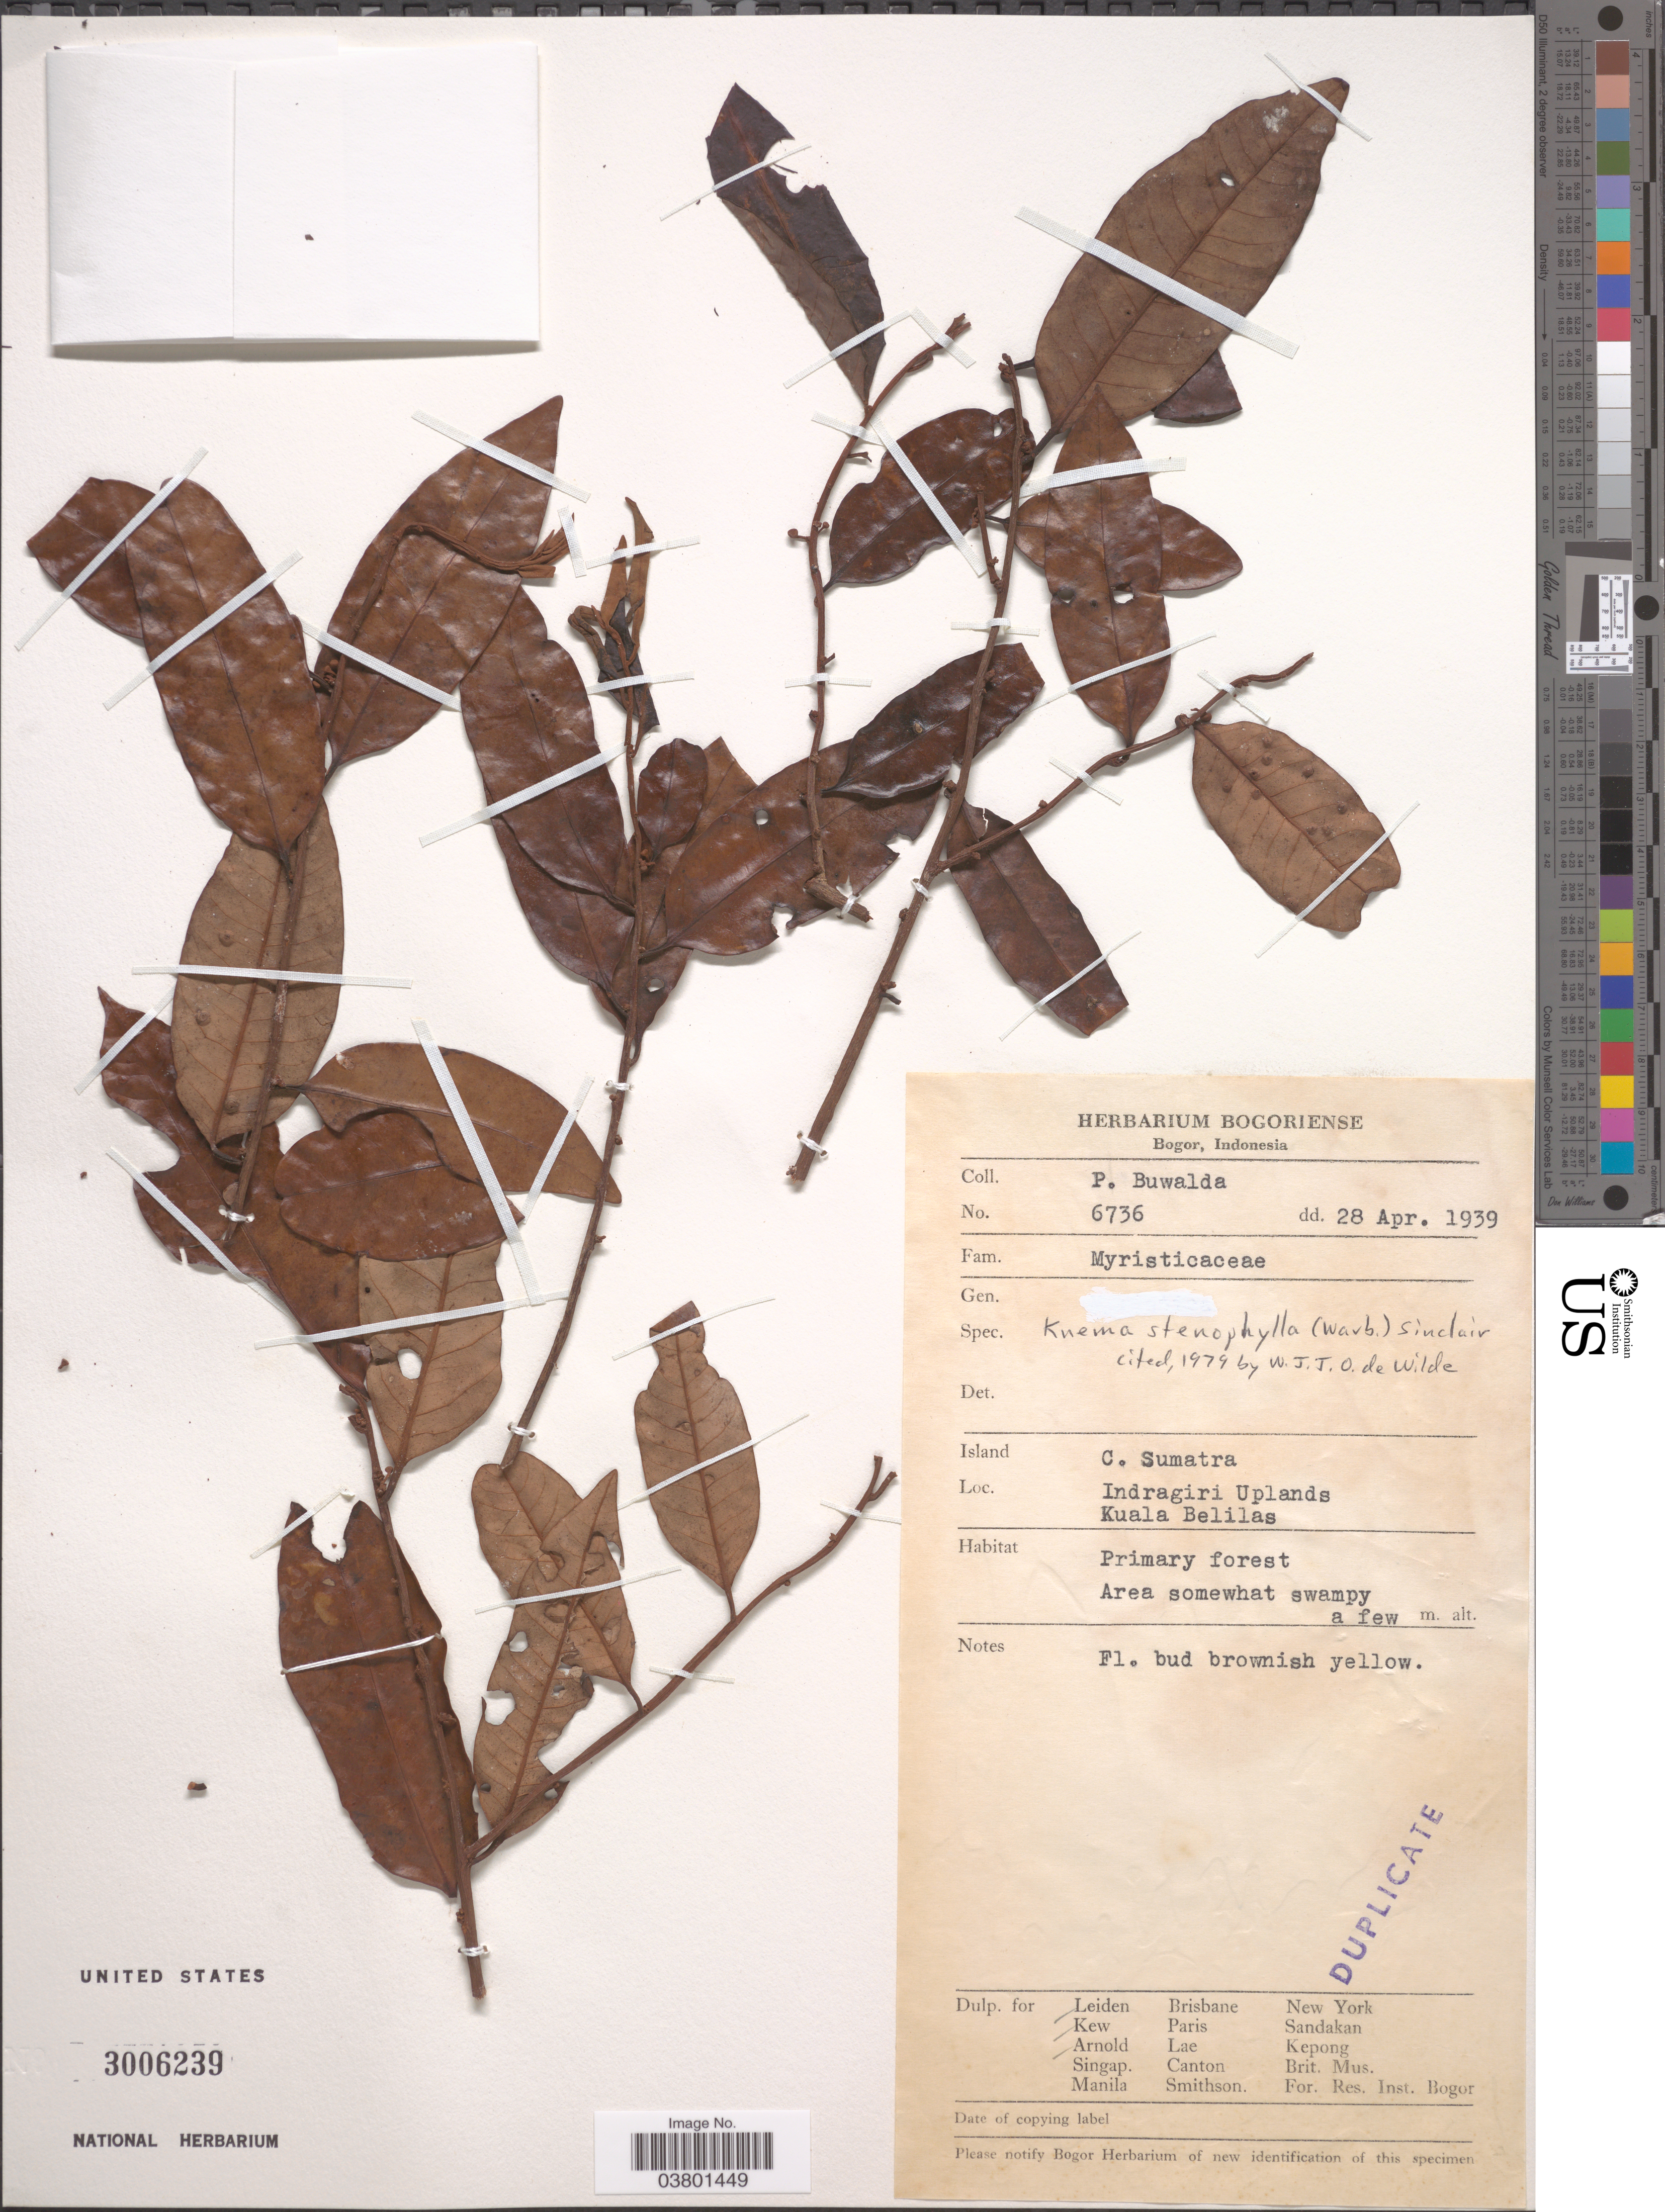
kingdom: Plantae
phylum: Tracheophyta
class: Magnoliopsida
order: Magnoliales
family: Myristicaceae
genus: Knema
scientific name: Knema stenophylla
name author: (Warb.) J. Sinclair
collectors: P. Buwalda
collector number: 6736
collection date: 1939-04-28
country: Indonesia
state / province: Sumatra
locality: Island C. Sumatra. Indragiri Uplands. Kuala Belilas.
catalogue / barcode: US 3006239